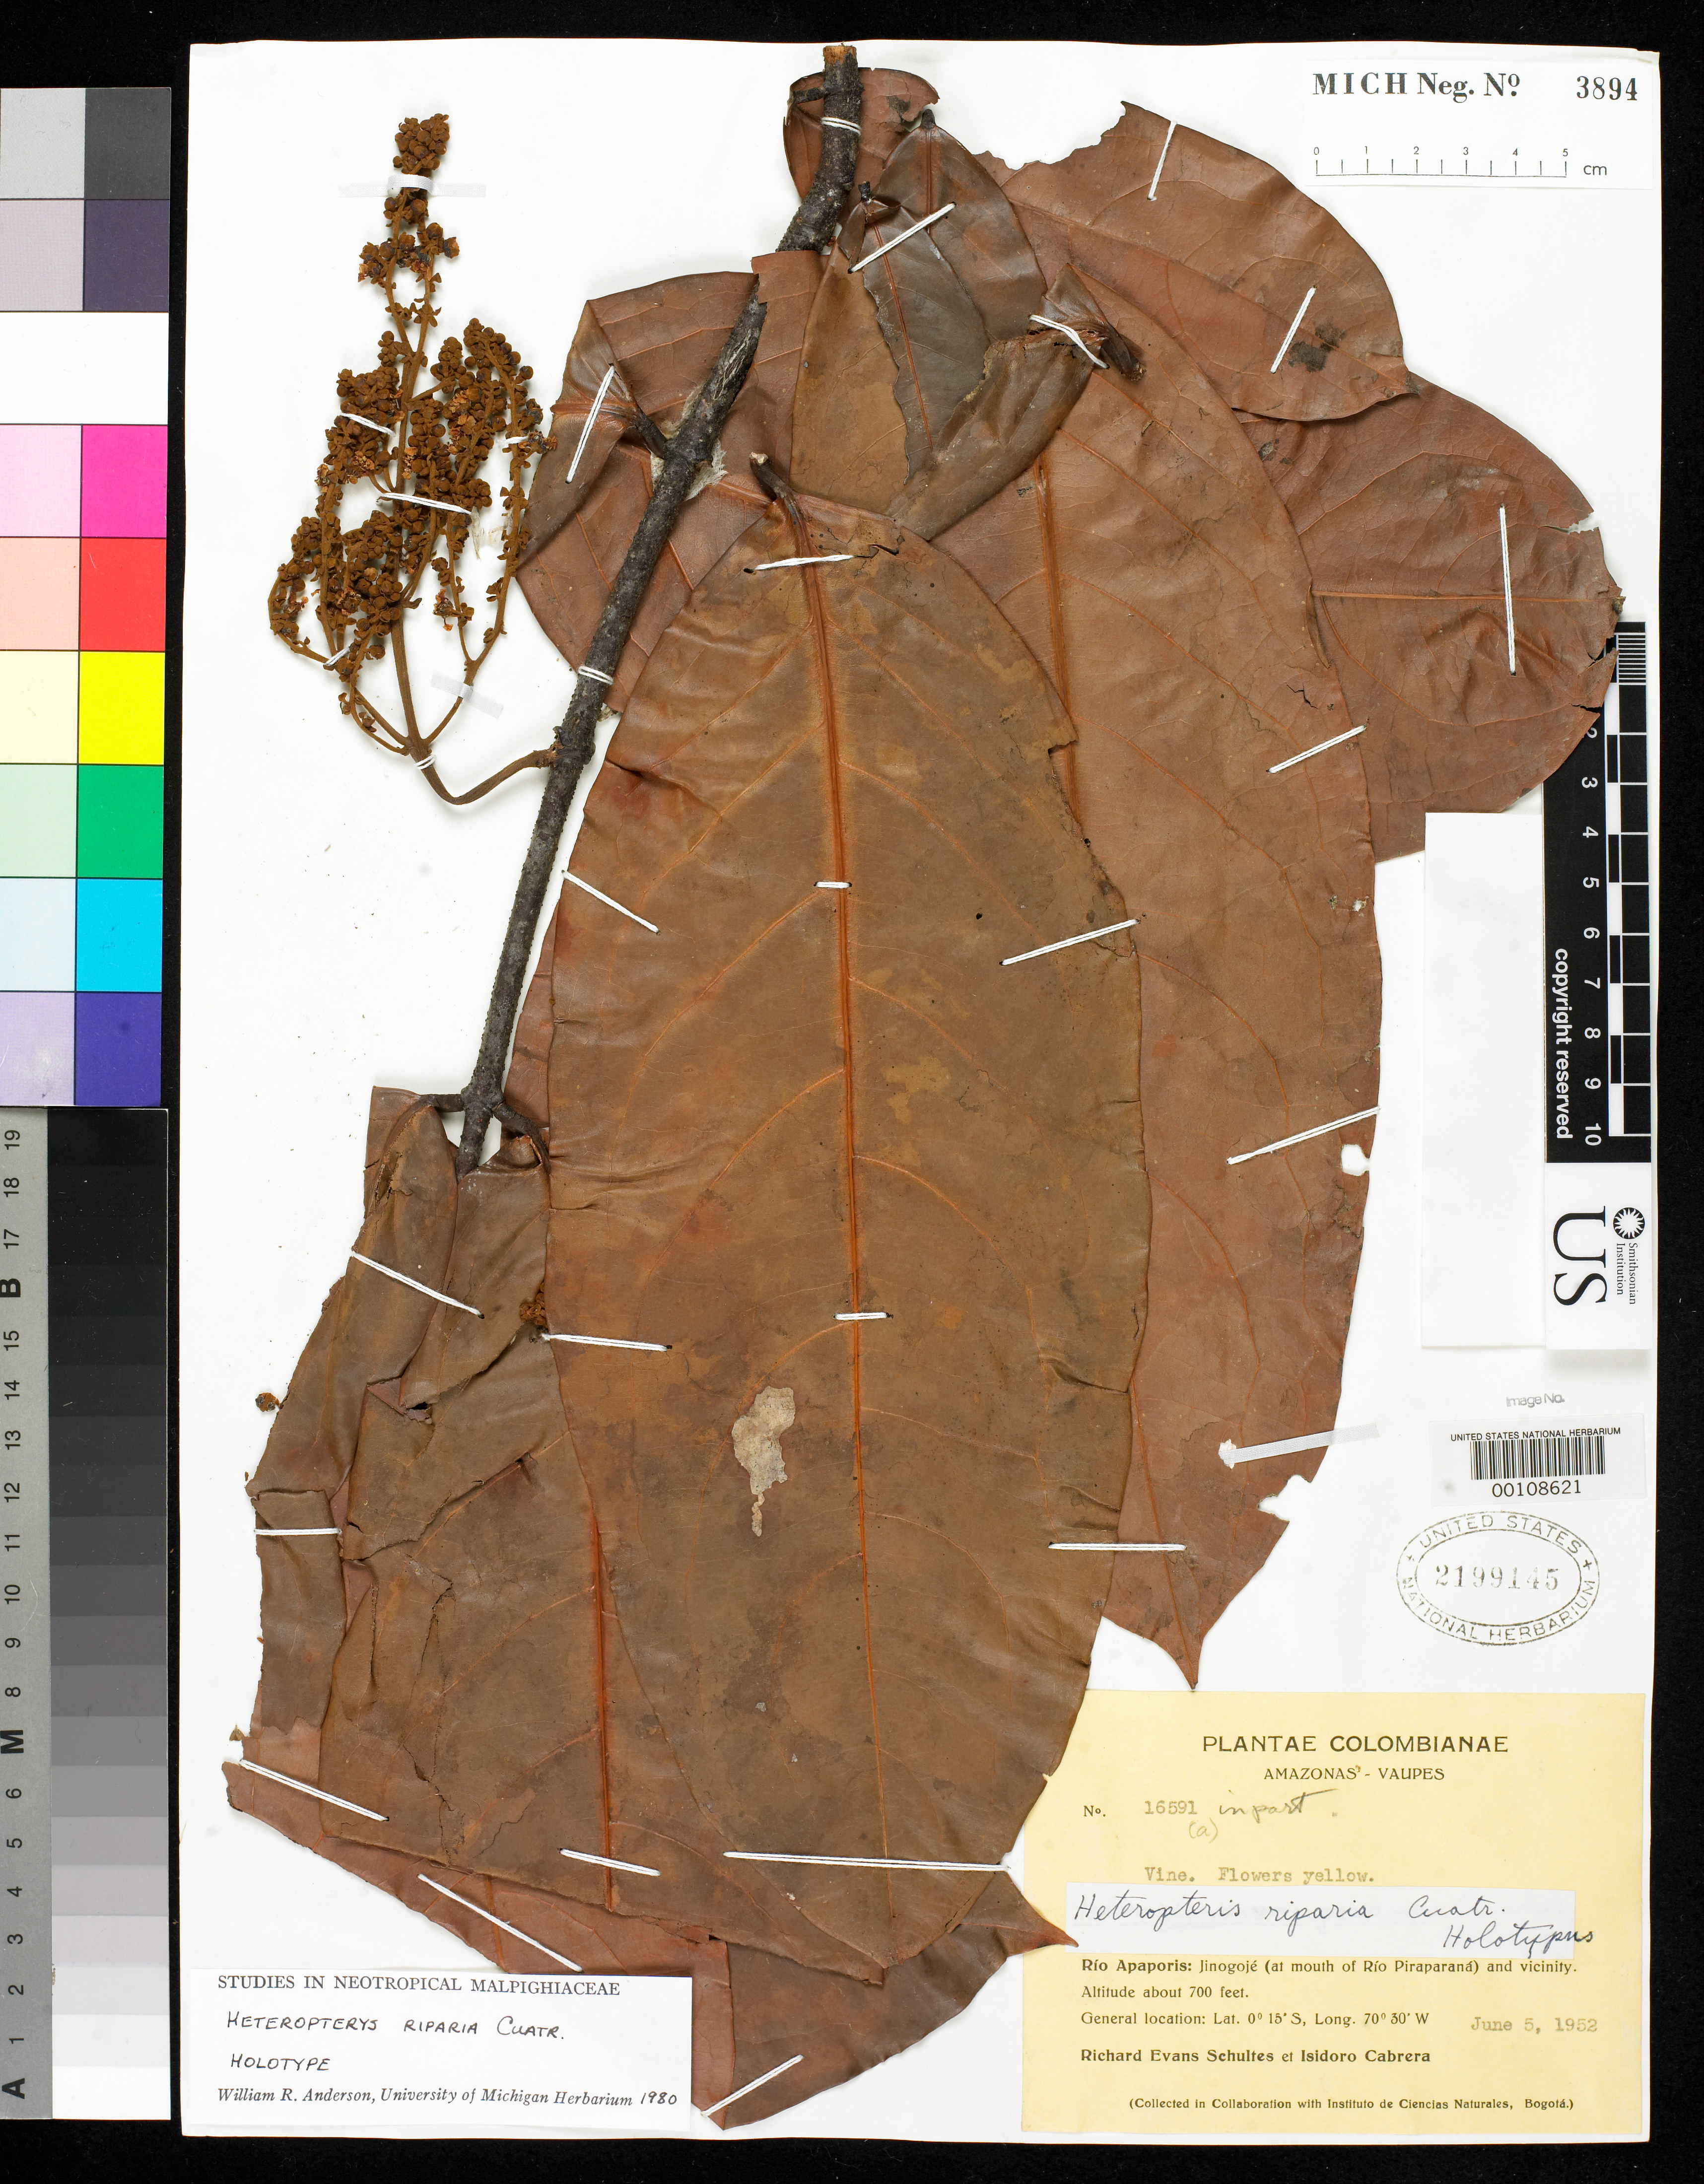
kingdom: Plantae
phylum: Tracheophyta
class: Magnoliopsida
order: Malpighiales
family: Malpighiaceae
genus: Heteropterys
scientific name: Heteropterys riparia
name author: Cuatrec.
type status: Holotype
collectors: R. E. Schultes & I. Cabrera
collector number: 16591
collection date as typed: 05 Jun 1952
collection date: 1952-06-05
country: Colombia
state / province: Amazônas / Vaupés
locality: Rio Apaporis, Jinogoje, mouth of Rio Piraparana & vicinity.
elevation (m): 213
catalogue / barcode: US 2199145